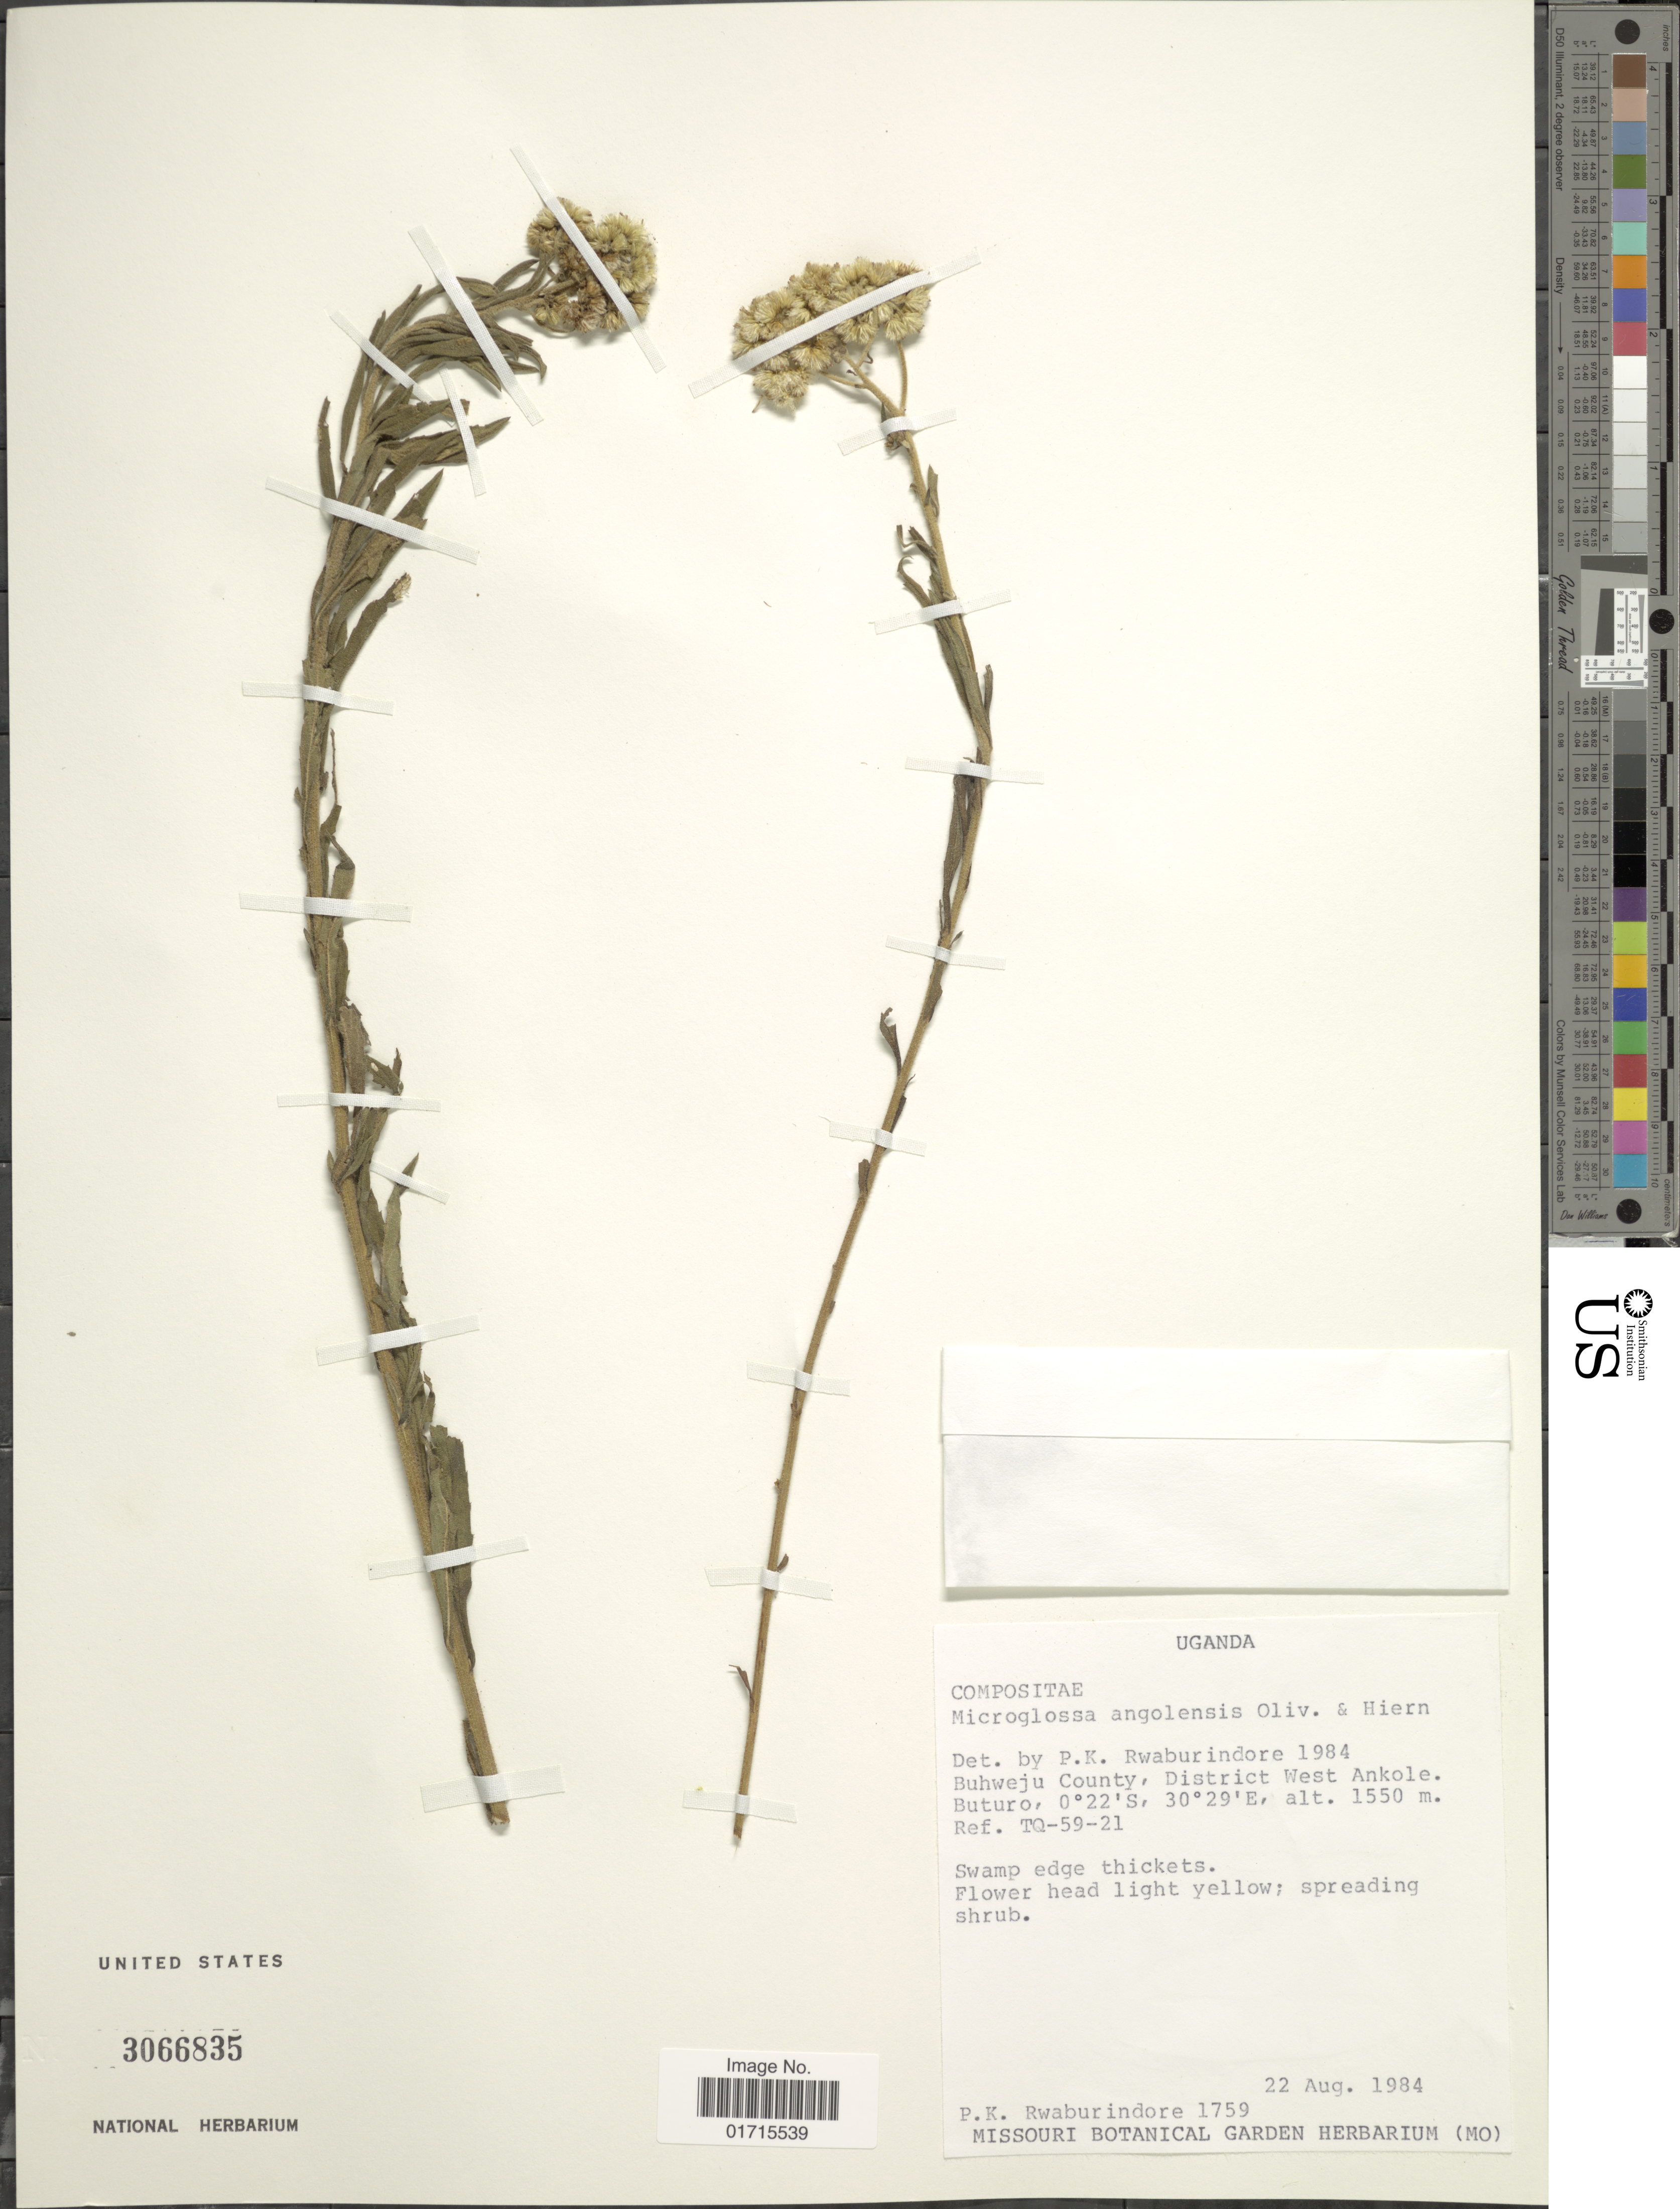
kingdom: Plantae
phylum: Tracheophyta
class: Magnoliopsida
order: Asterales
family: Asteraceae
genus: Microglossa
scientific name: Microglossa angolensis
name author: Oliv. & Hiern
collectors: P. Rwaburindore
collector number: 1759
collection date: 1984-08-22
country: Uganda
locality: Uganda. Buhweju County, District West Ankole. Buturo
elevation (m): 1550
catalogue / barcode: US 3066835